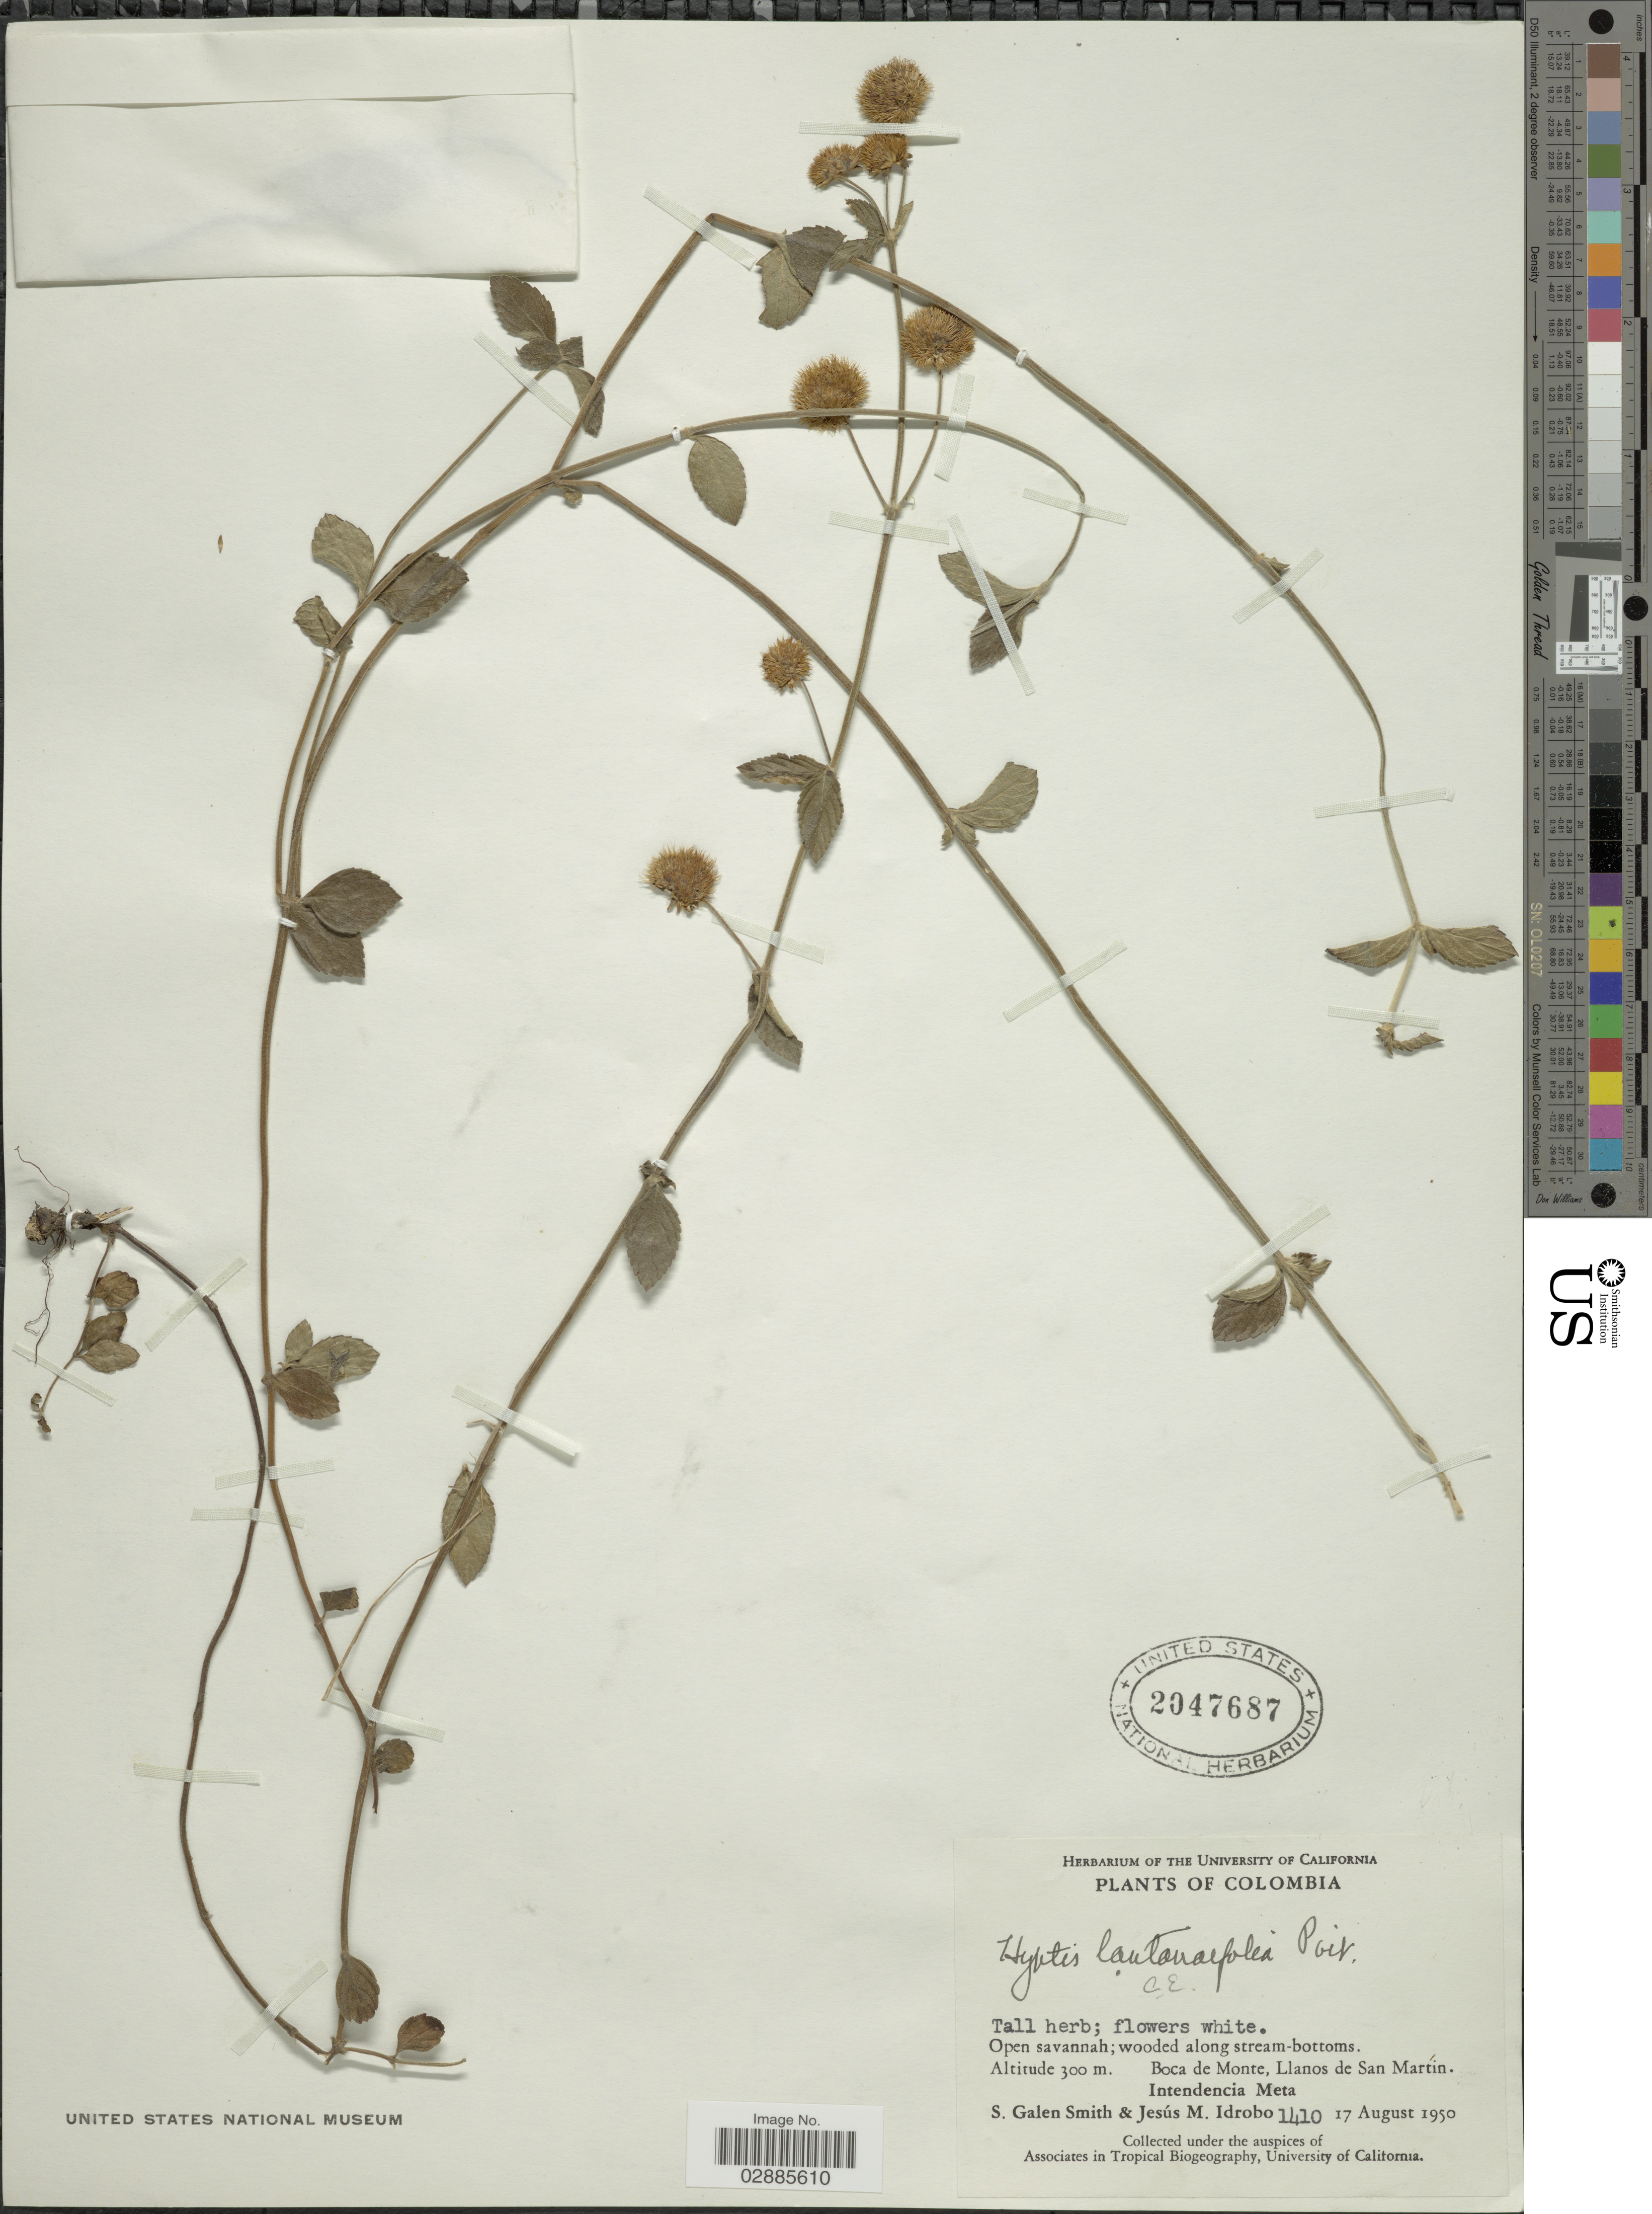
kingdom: Plantae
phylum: Tracheophyta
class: Magnoliopsida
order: Lamiales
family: Lamiaceae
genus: Hyptis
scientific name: Hyptis lantanifolia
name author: Poit.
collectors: S. G. Smith & J. M. Idrobo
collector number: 1410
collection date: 1950-08-17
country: Colombia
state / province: Meta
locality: Boca de Monte, Llanos de San Martín. Intendencia Meta.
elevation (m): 300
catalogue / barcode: US 2047687